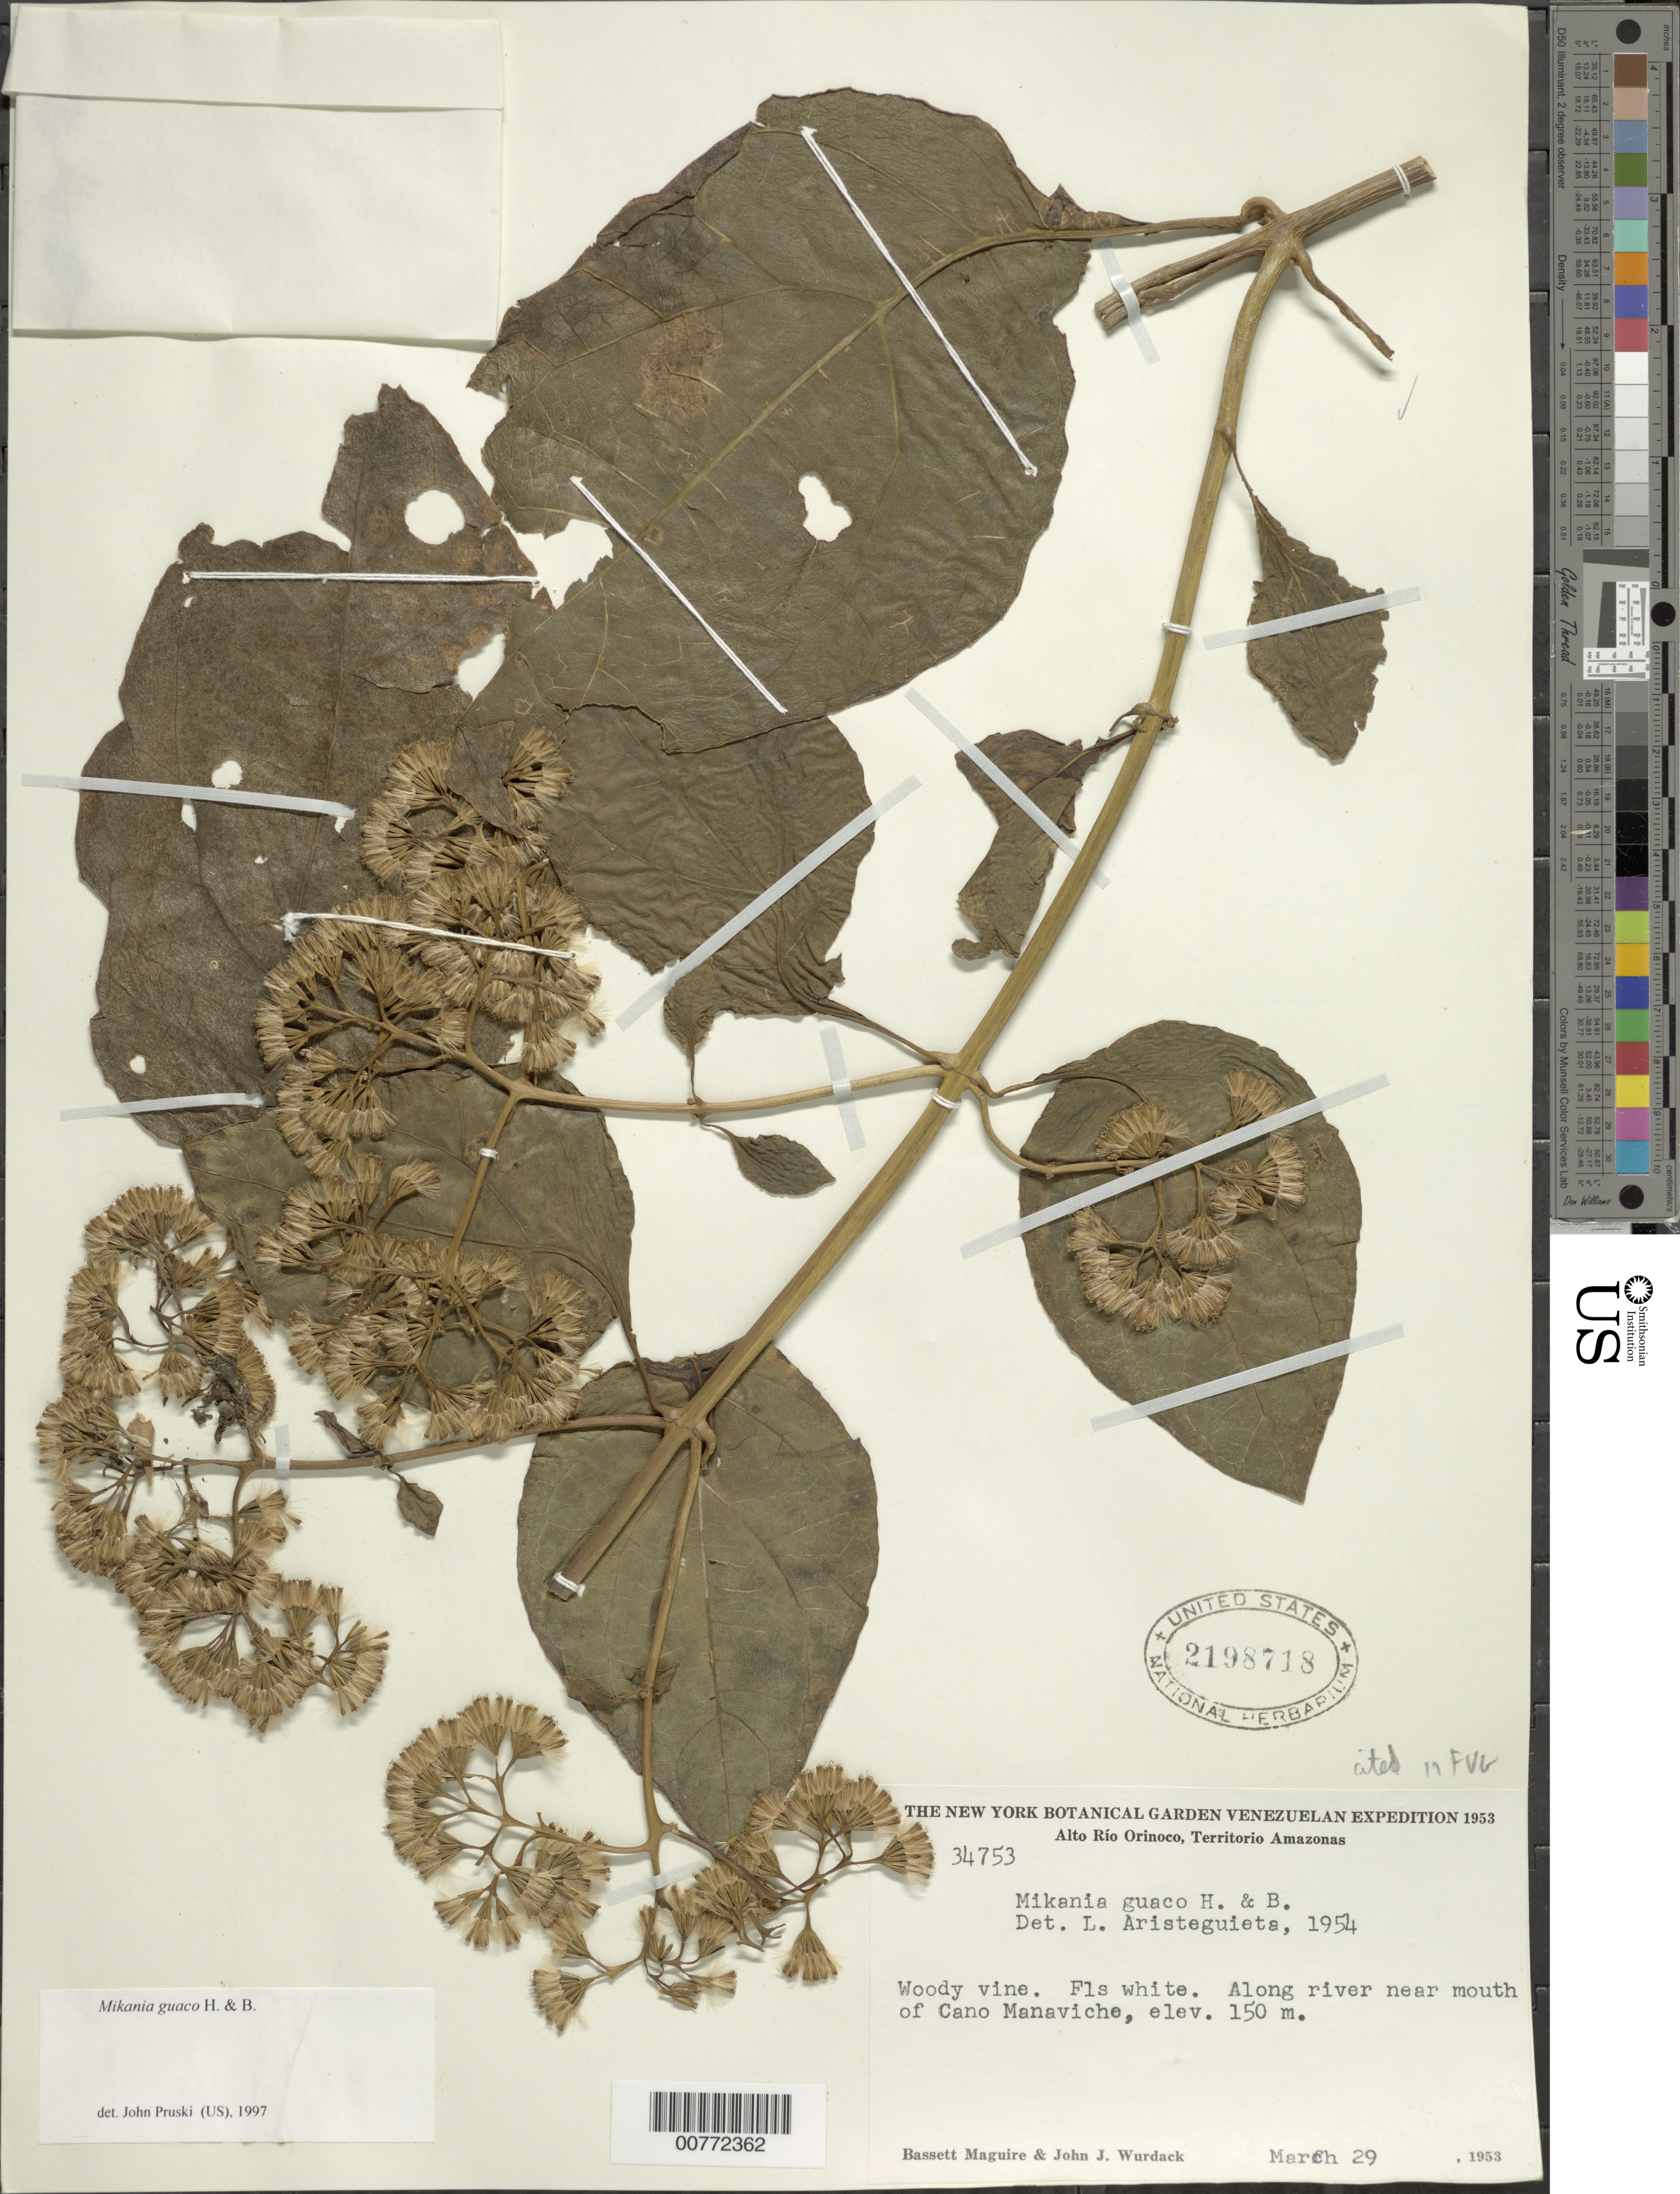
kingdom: Plantae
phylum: Tracheophyta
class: Magnoliopsida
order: Asterales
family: Asteraceae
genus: Mikania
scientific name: Mikania guaco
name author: Humb. & Bonpl.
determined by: Aristeguieta, L.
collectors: B. Maguire & J. J. Wurdack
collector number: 34753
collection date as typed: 29-Mar-53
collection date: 1953-03-29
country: Venezuela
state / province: Amazonas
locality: Alto Río Orinoco, near mouth of Caño Manaviche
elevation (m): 150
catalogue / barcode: US 2198718